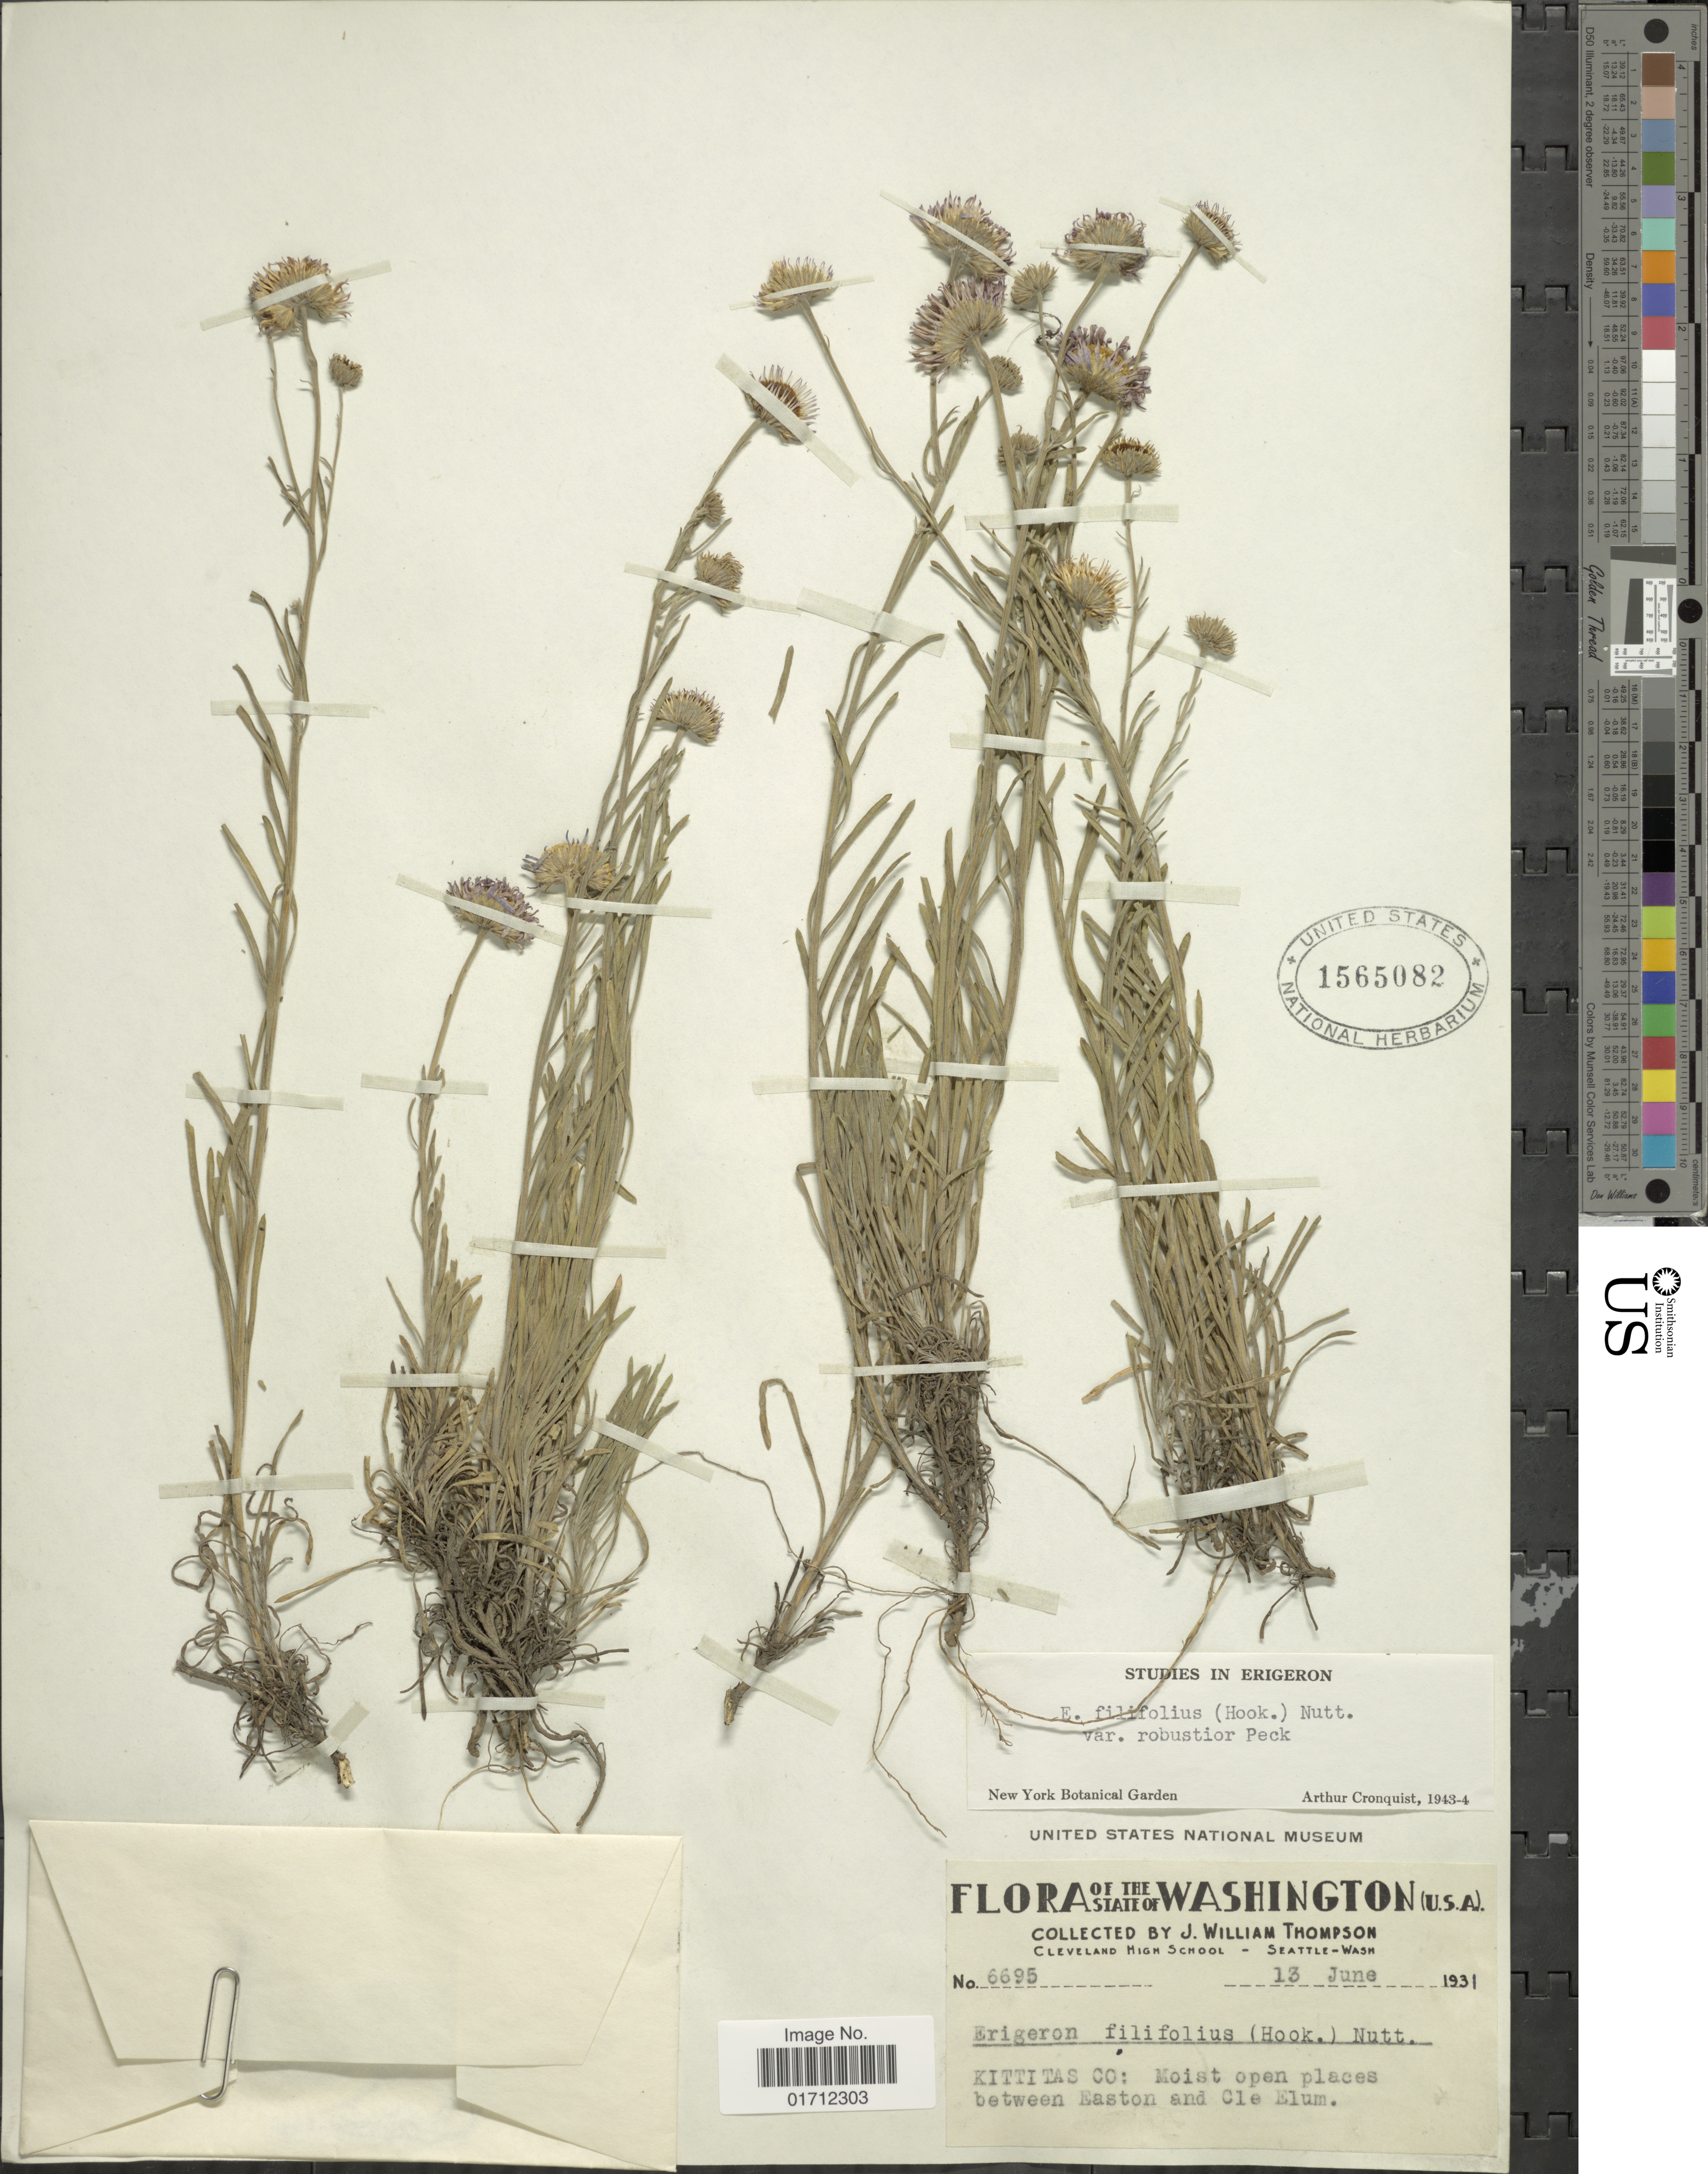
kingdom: Plantae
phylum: Tracheophyta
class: Magnoliopsida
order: Asterales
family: Asteraceae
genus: Erigeron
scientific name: Erigeron filifolius var. robustior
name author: M. Peck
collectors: J. W. Thompson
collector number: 6695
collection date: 1931-06-13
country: United States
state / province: Washington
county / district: Kittitas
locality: Kittitas Co: between Easton and Cle Elum.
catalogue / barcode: US 1565082